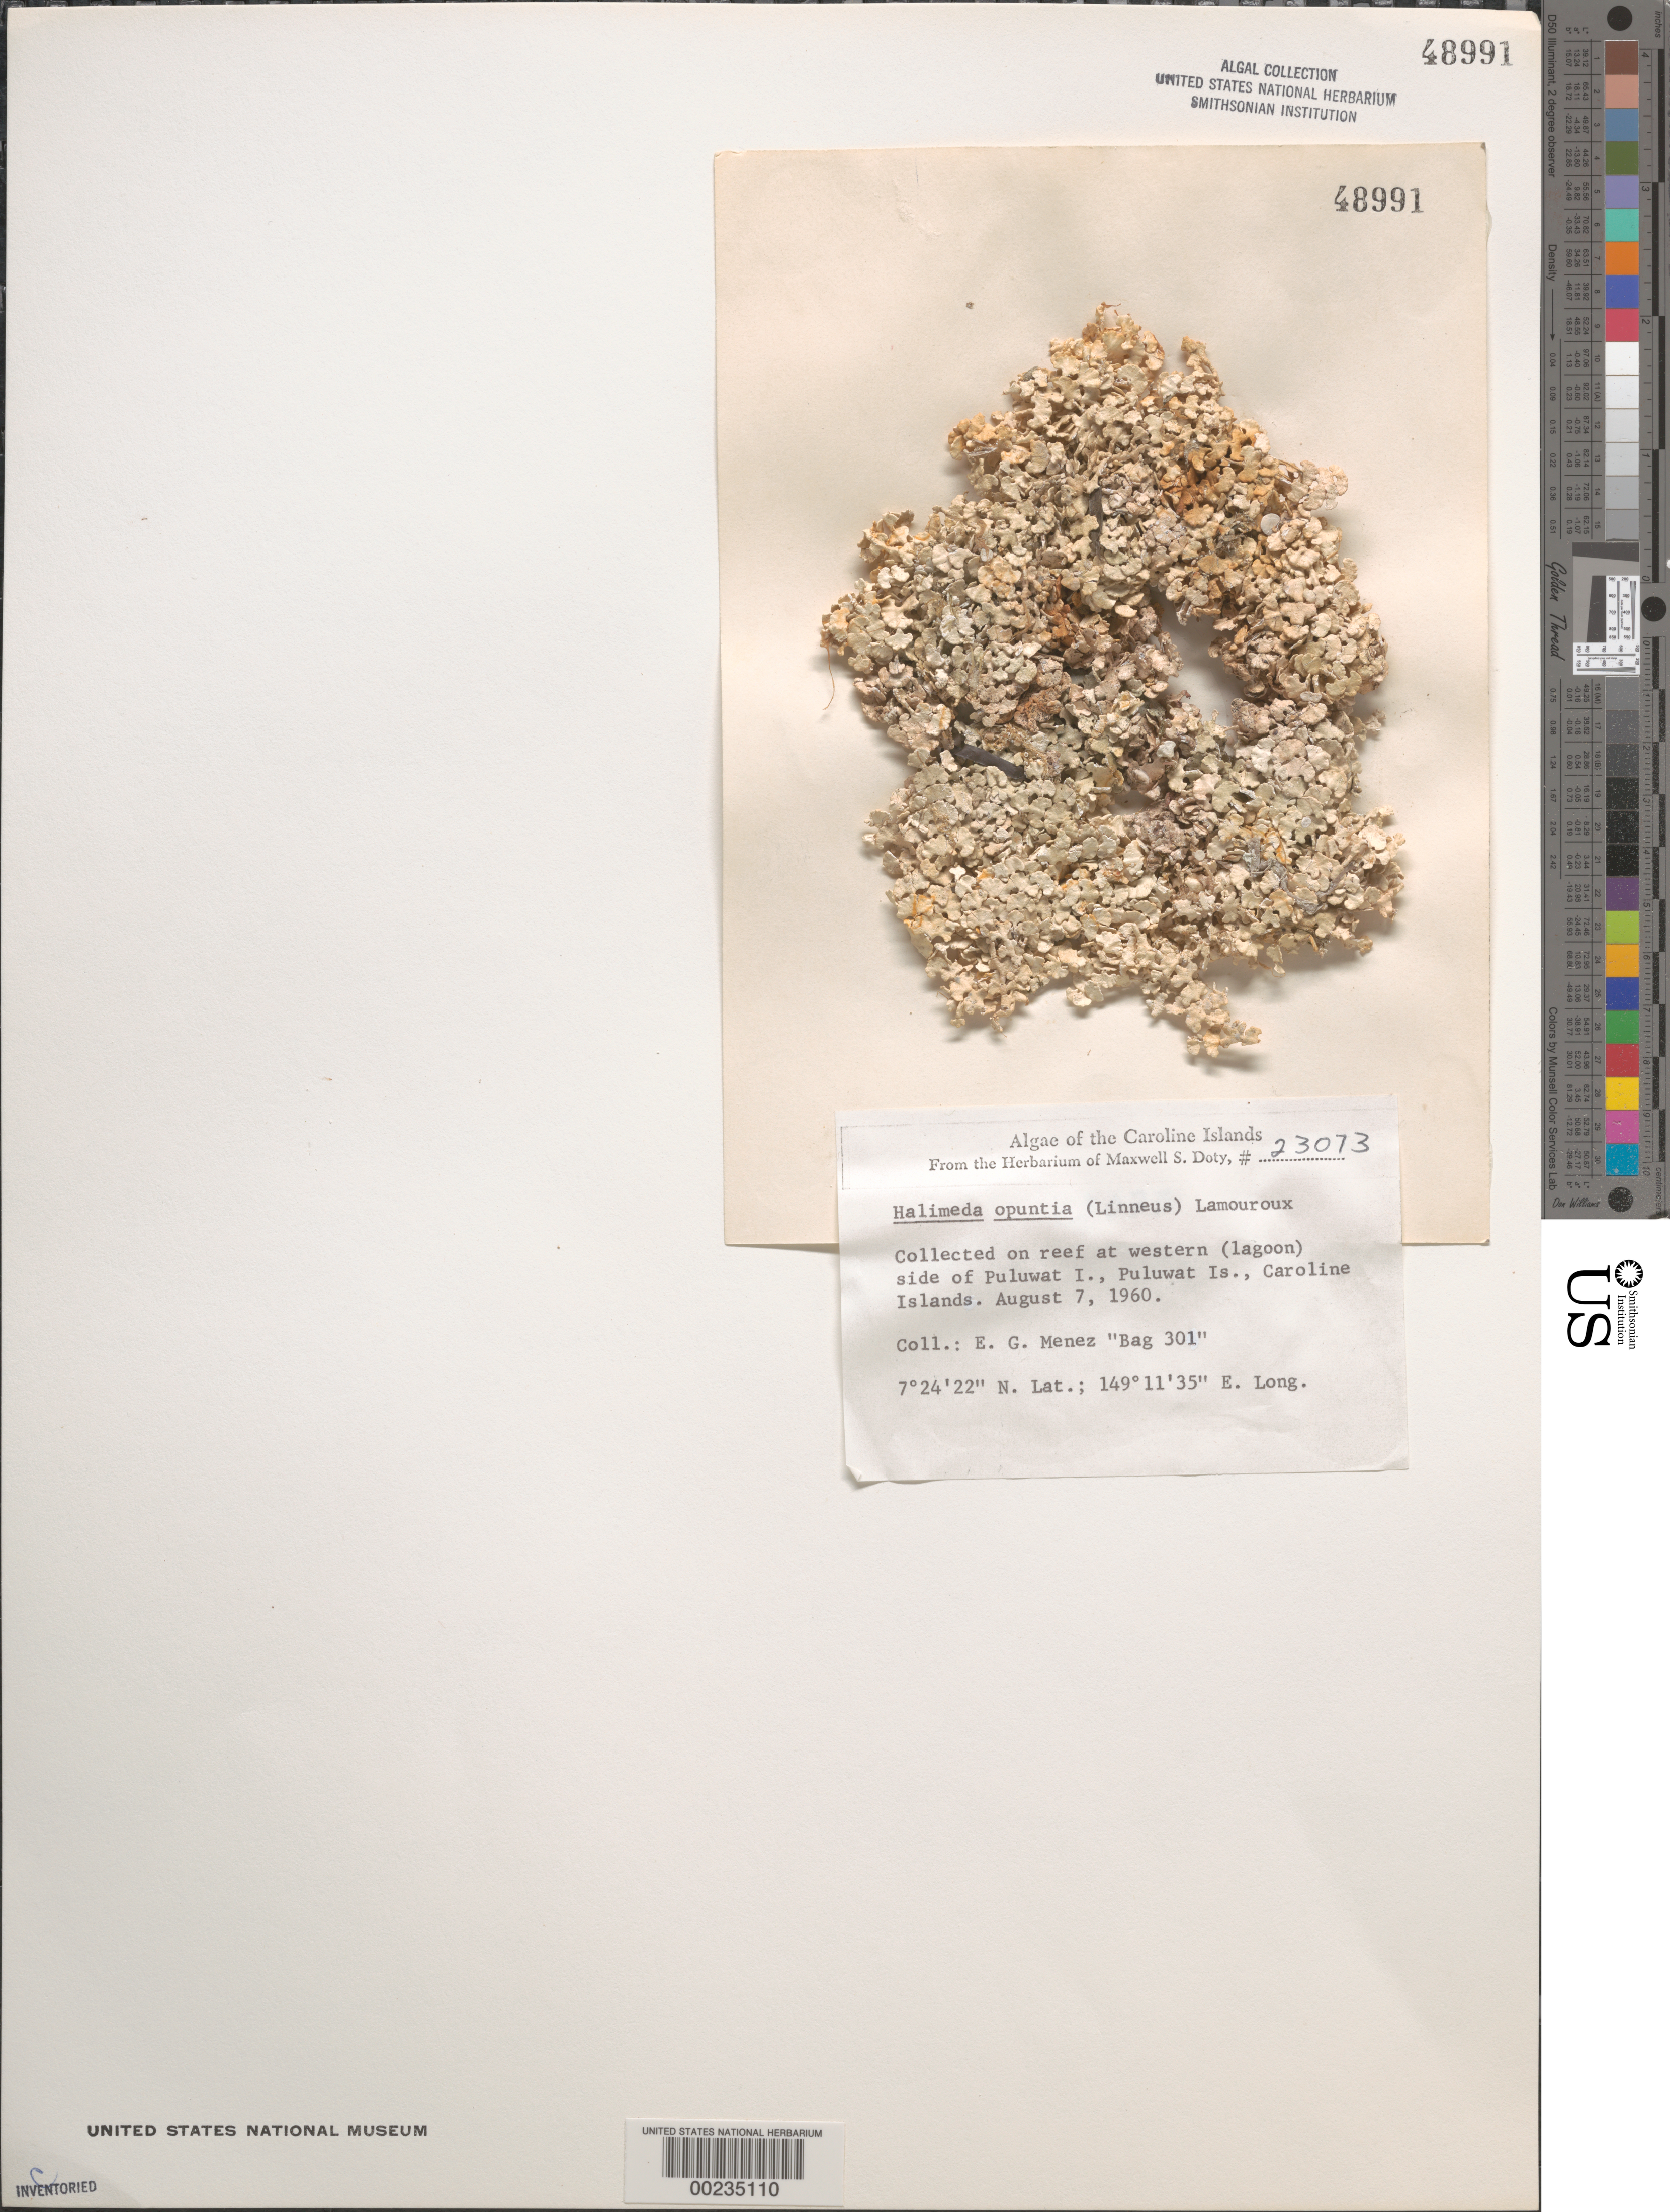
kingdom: Plantae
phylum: Chlorophyta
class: Ulvophyceae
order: Bryopsidales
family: Halimedaceae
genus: Halimeda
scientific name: Halimeda opuntia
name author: (L.) J.V.Lamouroux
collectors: Meñez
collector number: MSD 23073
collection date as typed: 07 Aug 1960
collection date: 1960-08-07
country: Micronesia, Federated States of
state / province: Truk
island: Puluwat Atoll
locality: Puluwat Islet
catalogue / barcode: US 48991